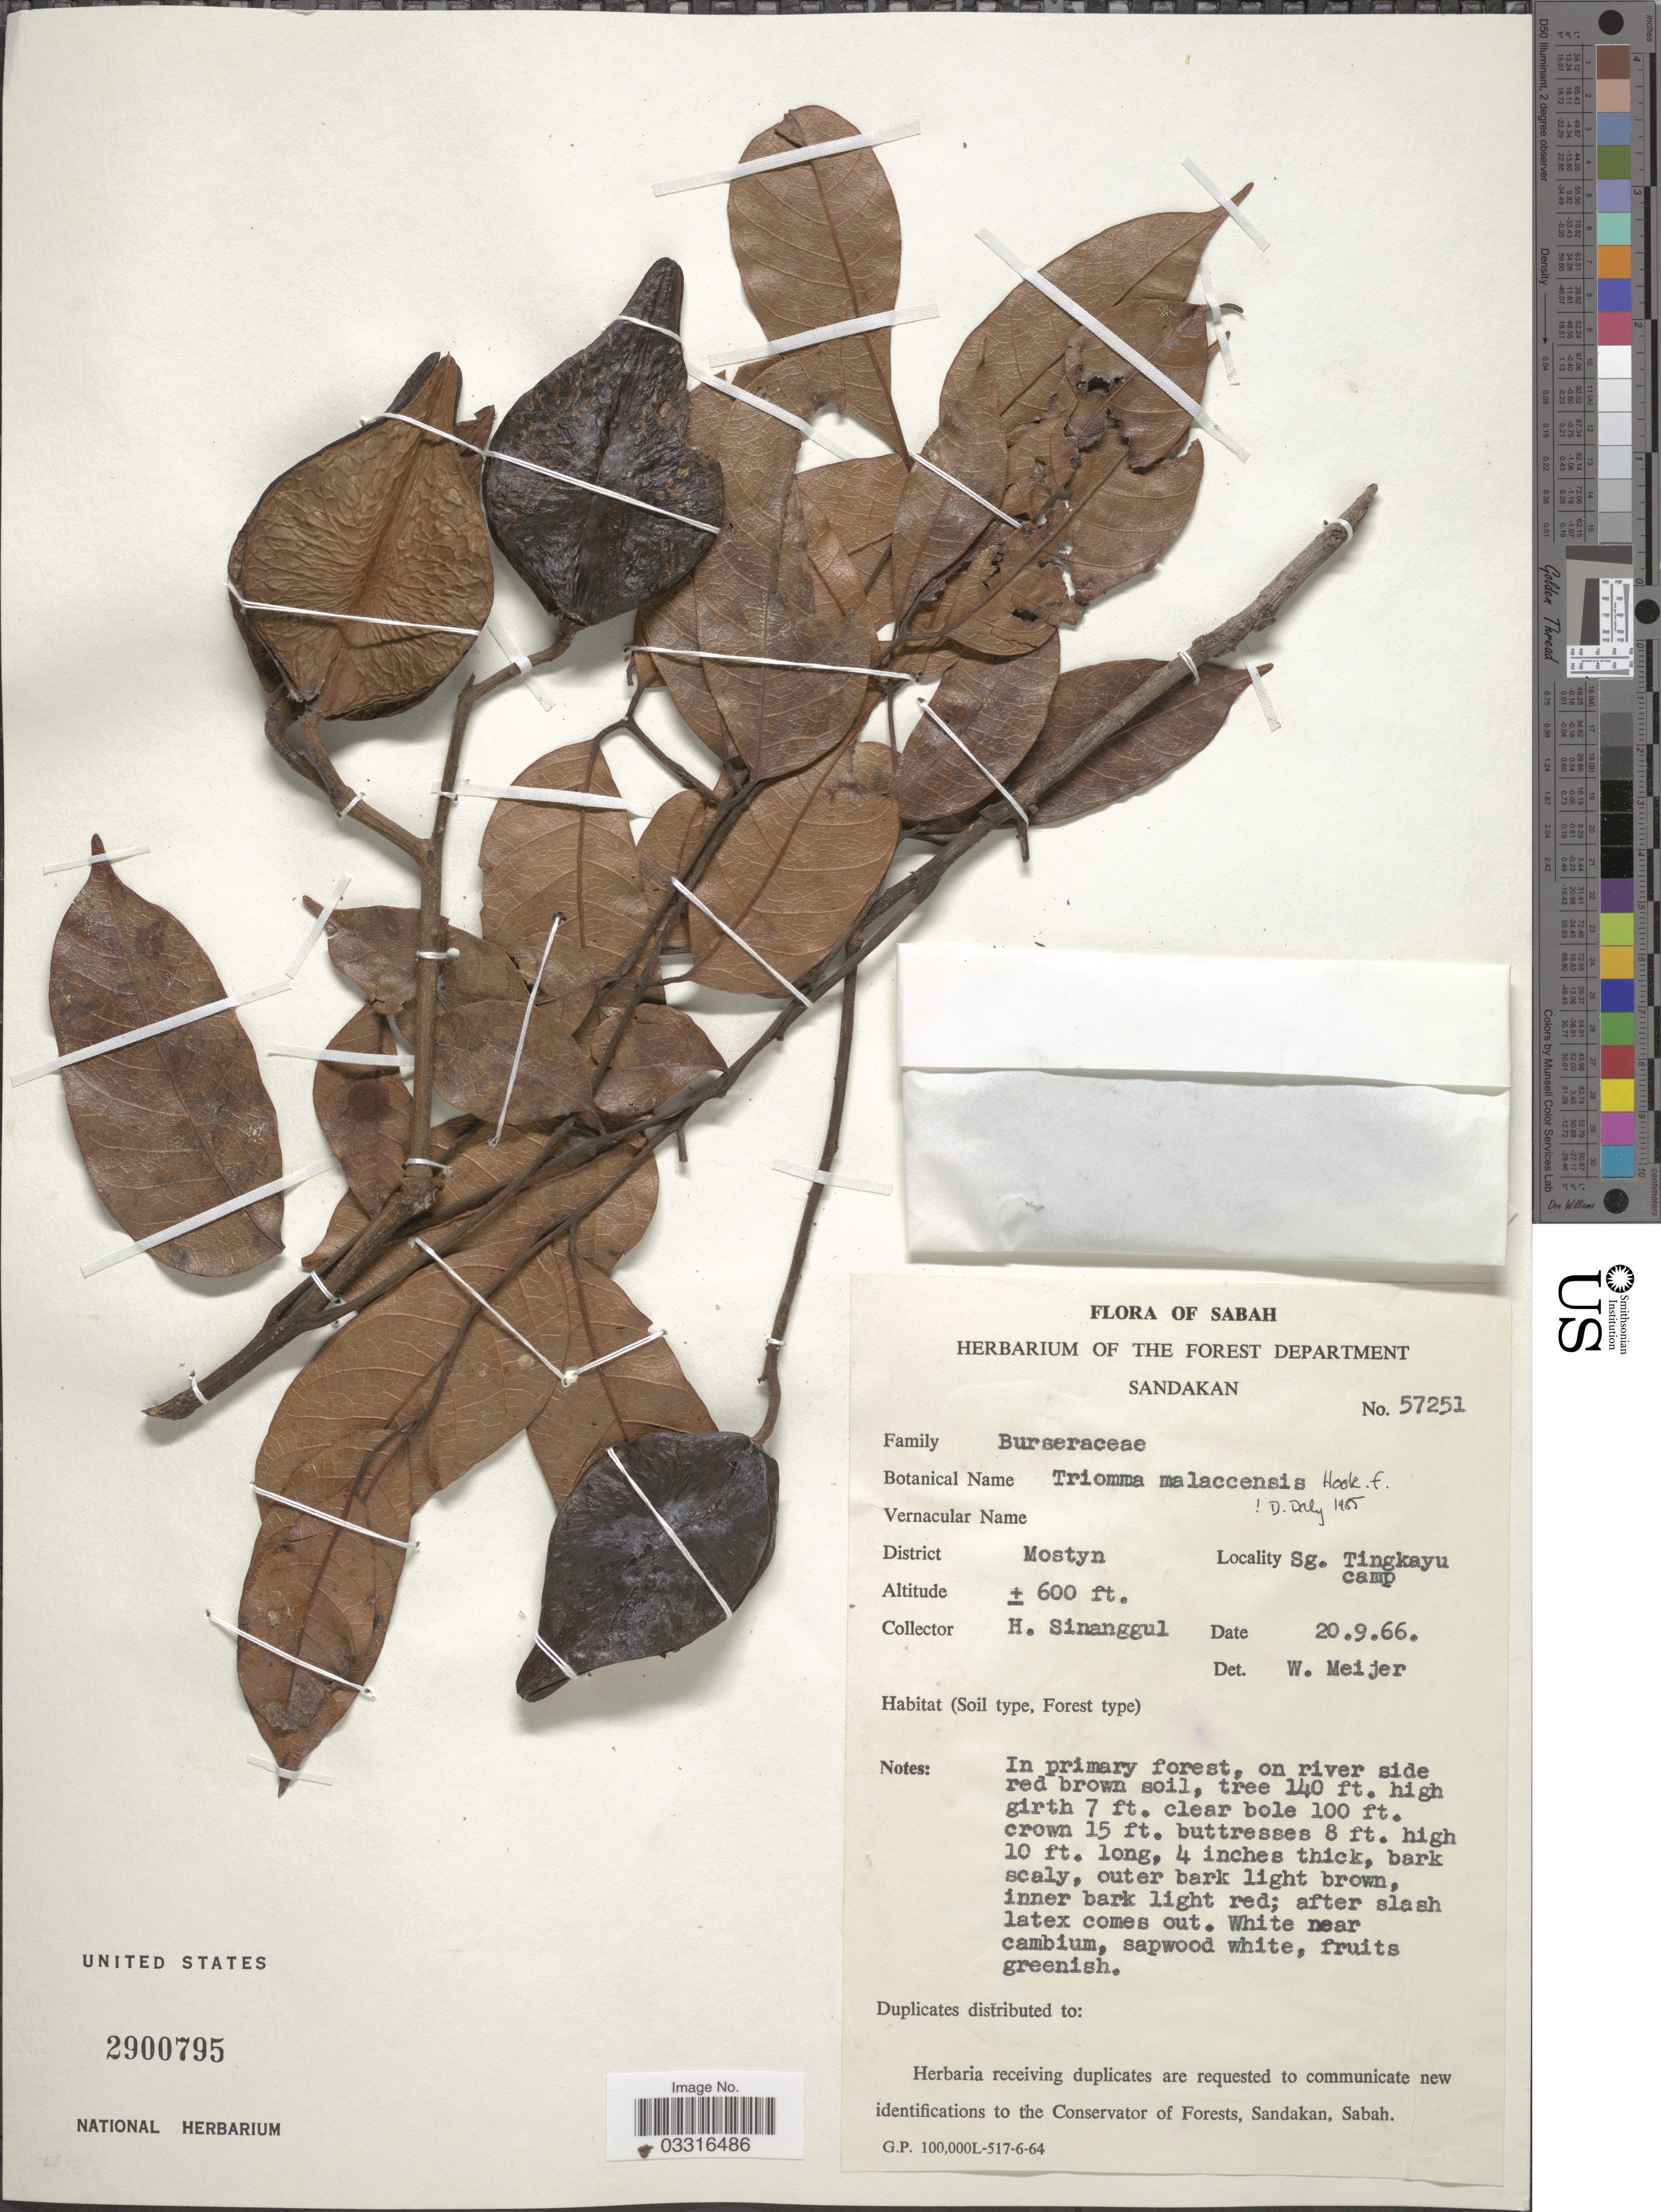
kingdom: Plantae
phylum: Tracheophyta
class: Magnoliopsida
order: Sapindales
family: Burseraceae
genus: Triomma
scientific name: Triomma malaccensis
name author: Hook. f.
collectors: H. Sinanggul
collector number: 57251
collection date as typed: Transcribed d/m/y: 20/9/66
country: Malaysia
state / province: Sabah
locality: District Mostyn, Sg. Tingkayu camp.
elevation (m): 183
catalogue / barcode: US 2900795